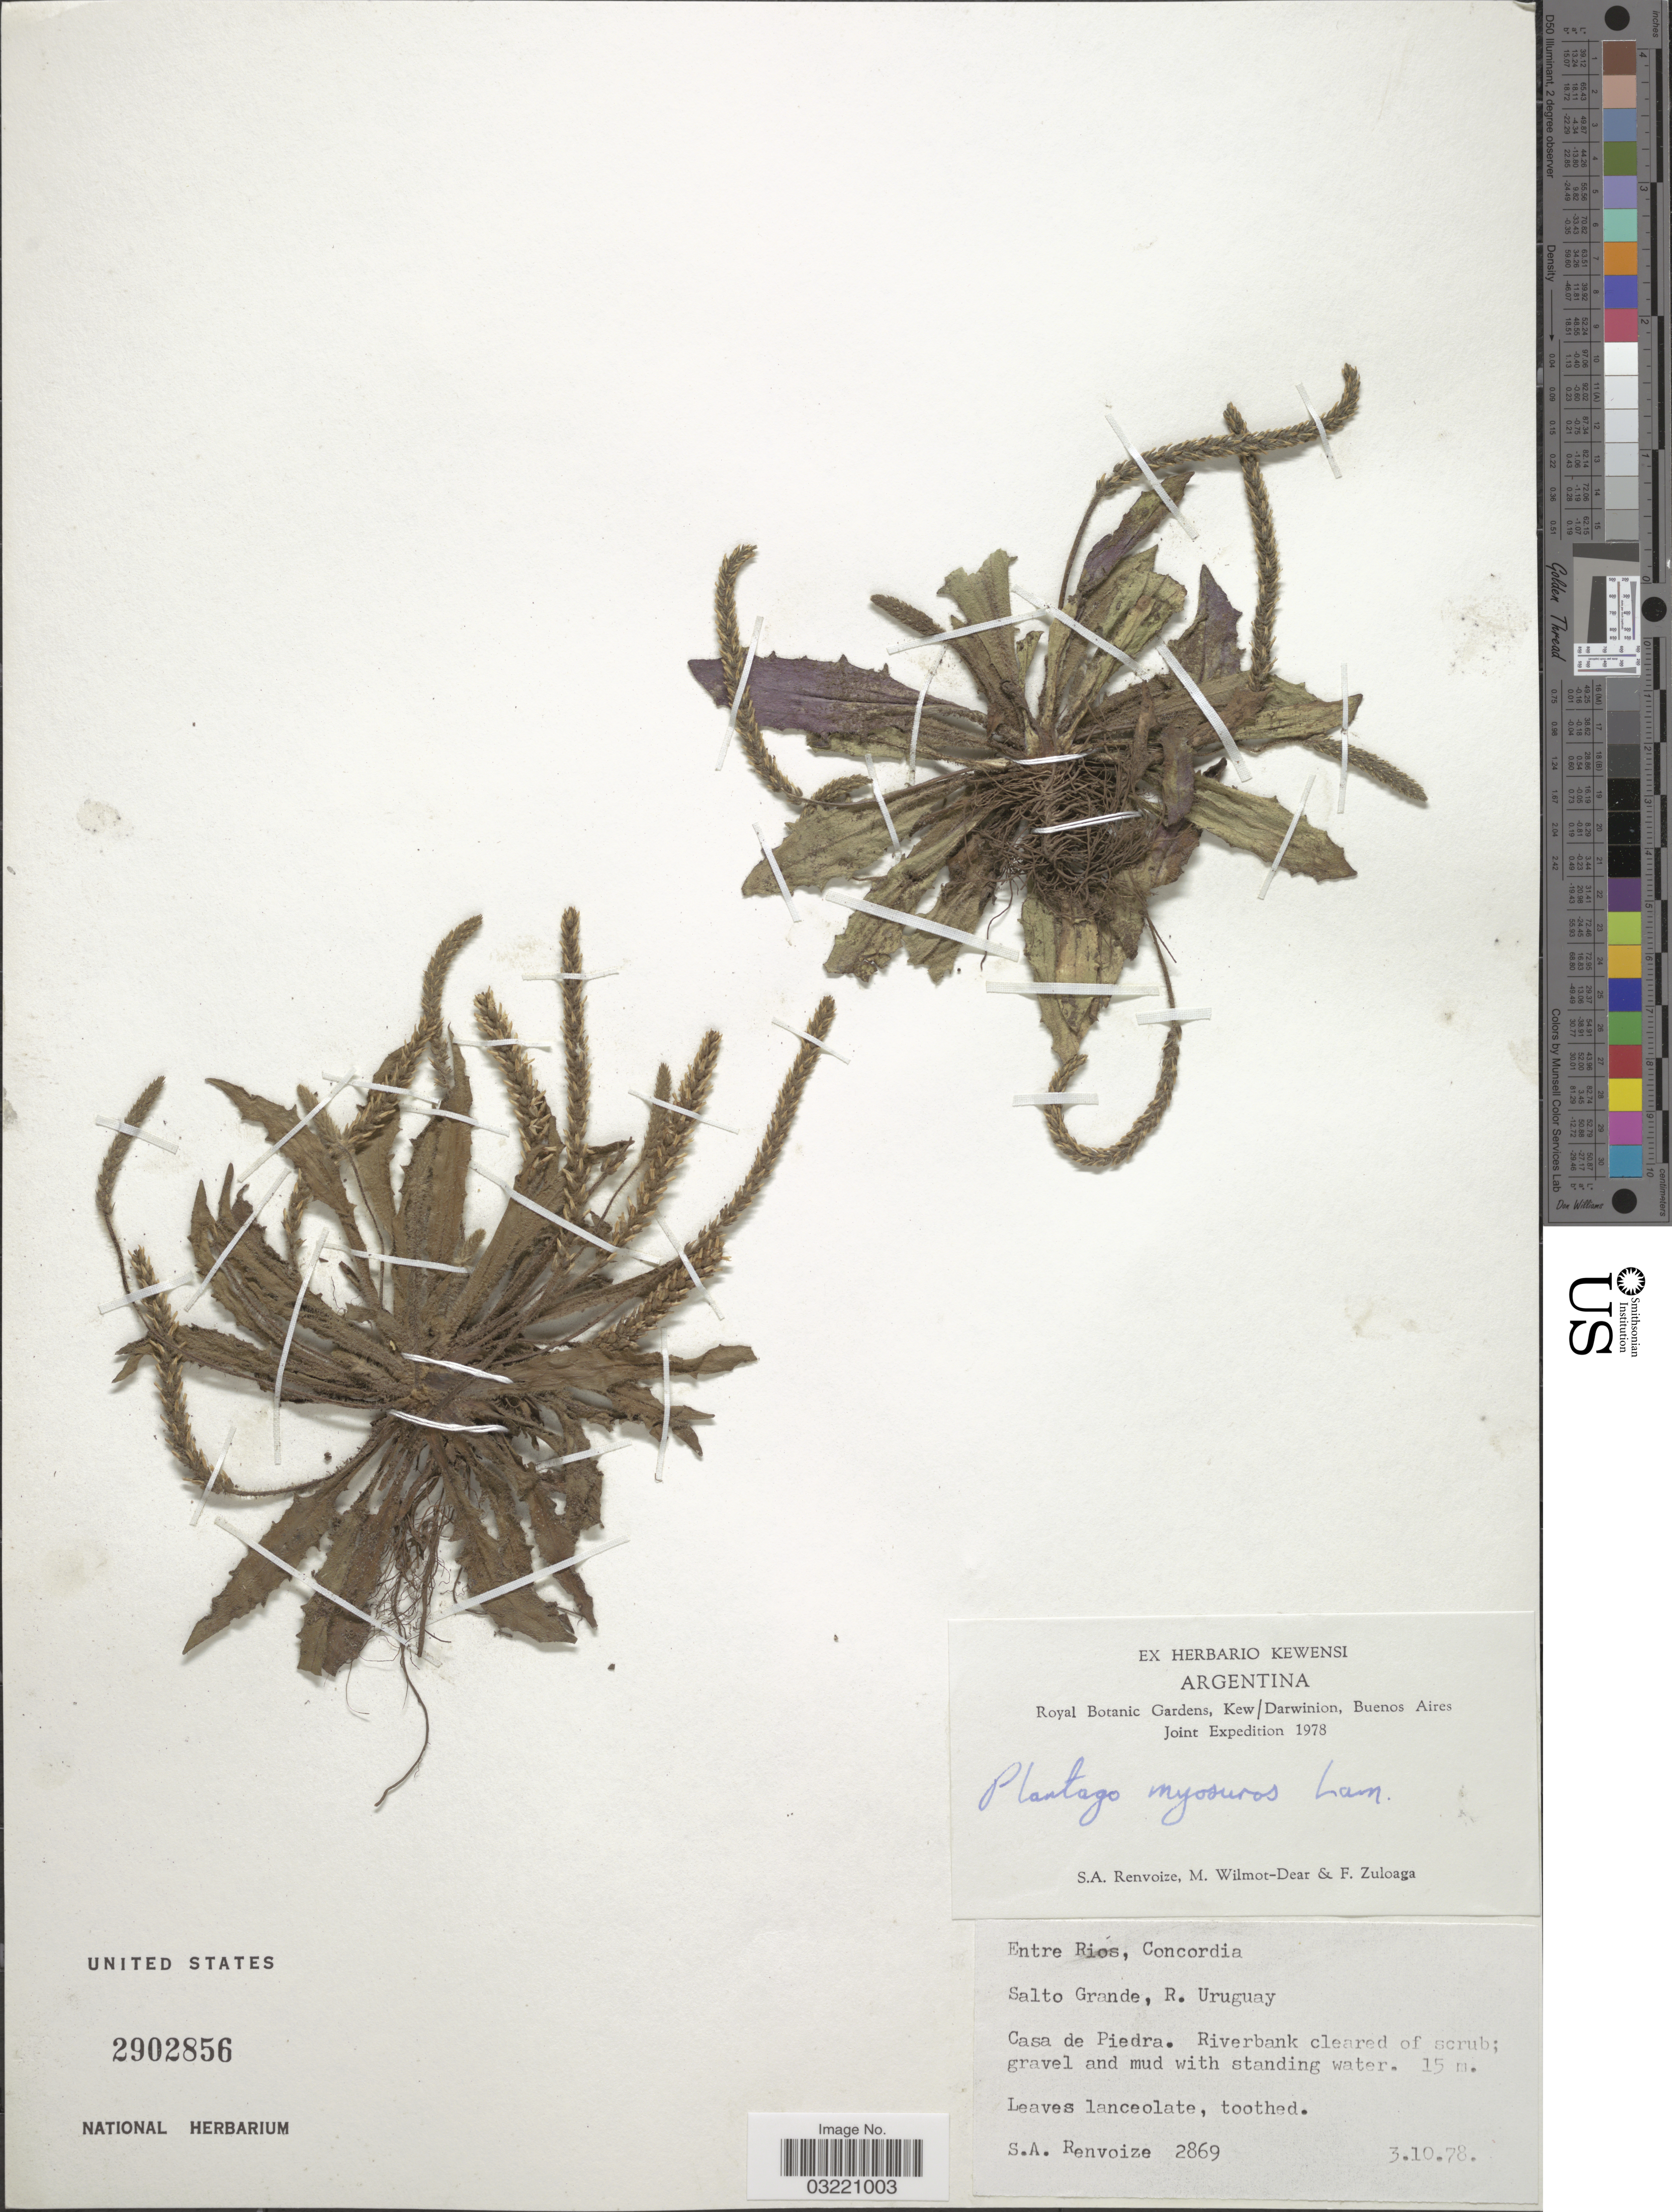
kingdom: Plantae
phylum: Tracheophyta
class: Magnoliopsida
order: Lamiales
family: Plantaginaceae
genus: Plantago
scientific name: Plantago myosuros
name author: Lam.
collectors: S. A. Renvoize, M. Wilmot-Dear & F. Zuloaga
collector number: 2869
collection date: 1978-10-03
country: Argentina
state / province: Entre Rios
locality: Concordia. Salto Grande, R. Uruguay.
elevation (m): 15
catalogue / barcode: US 2902856